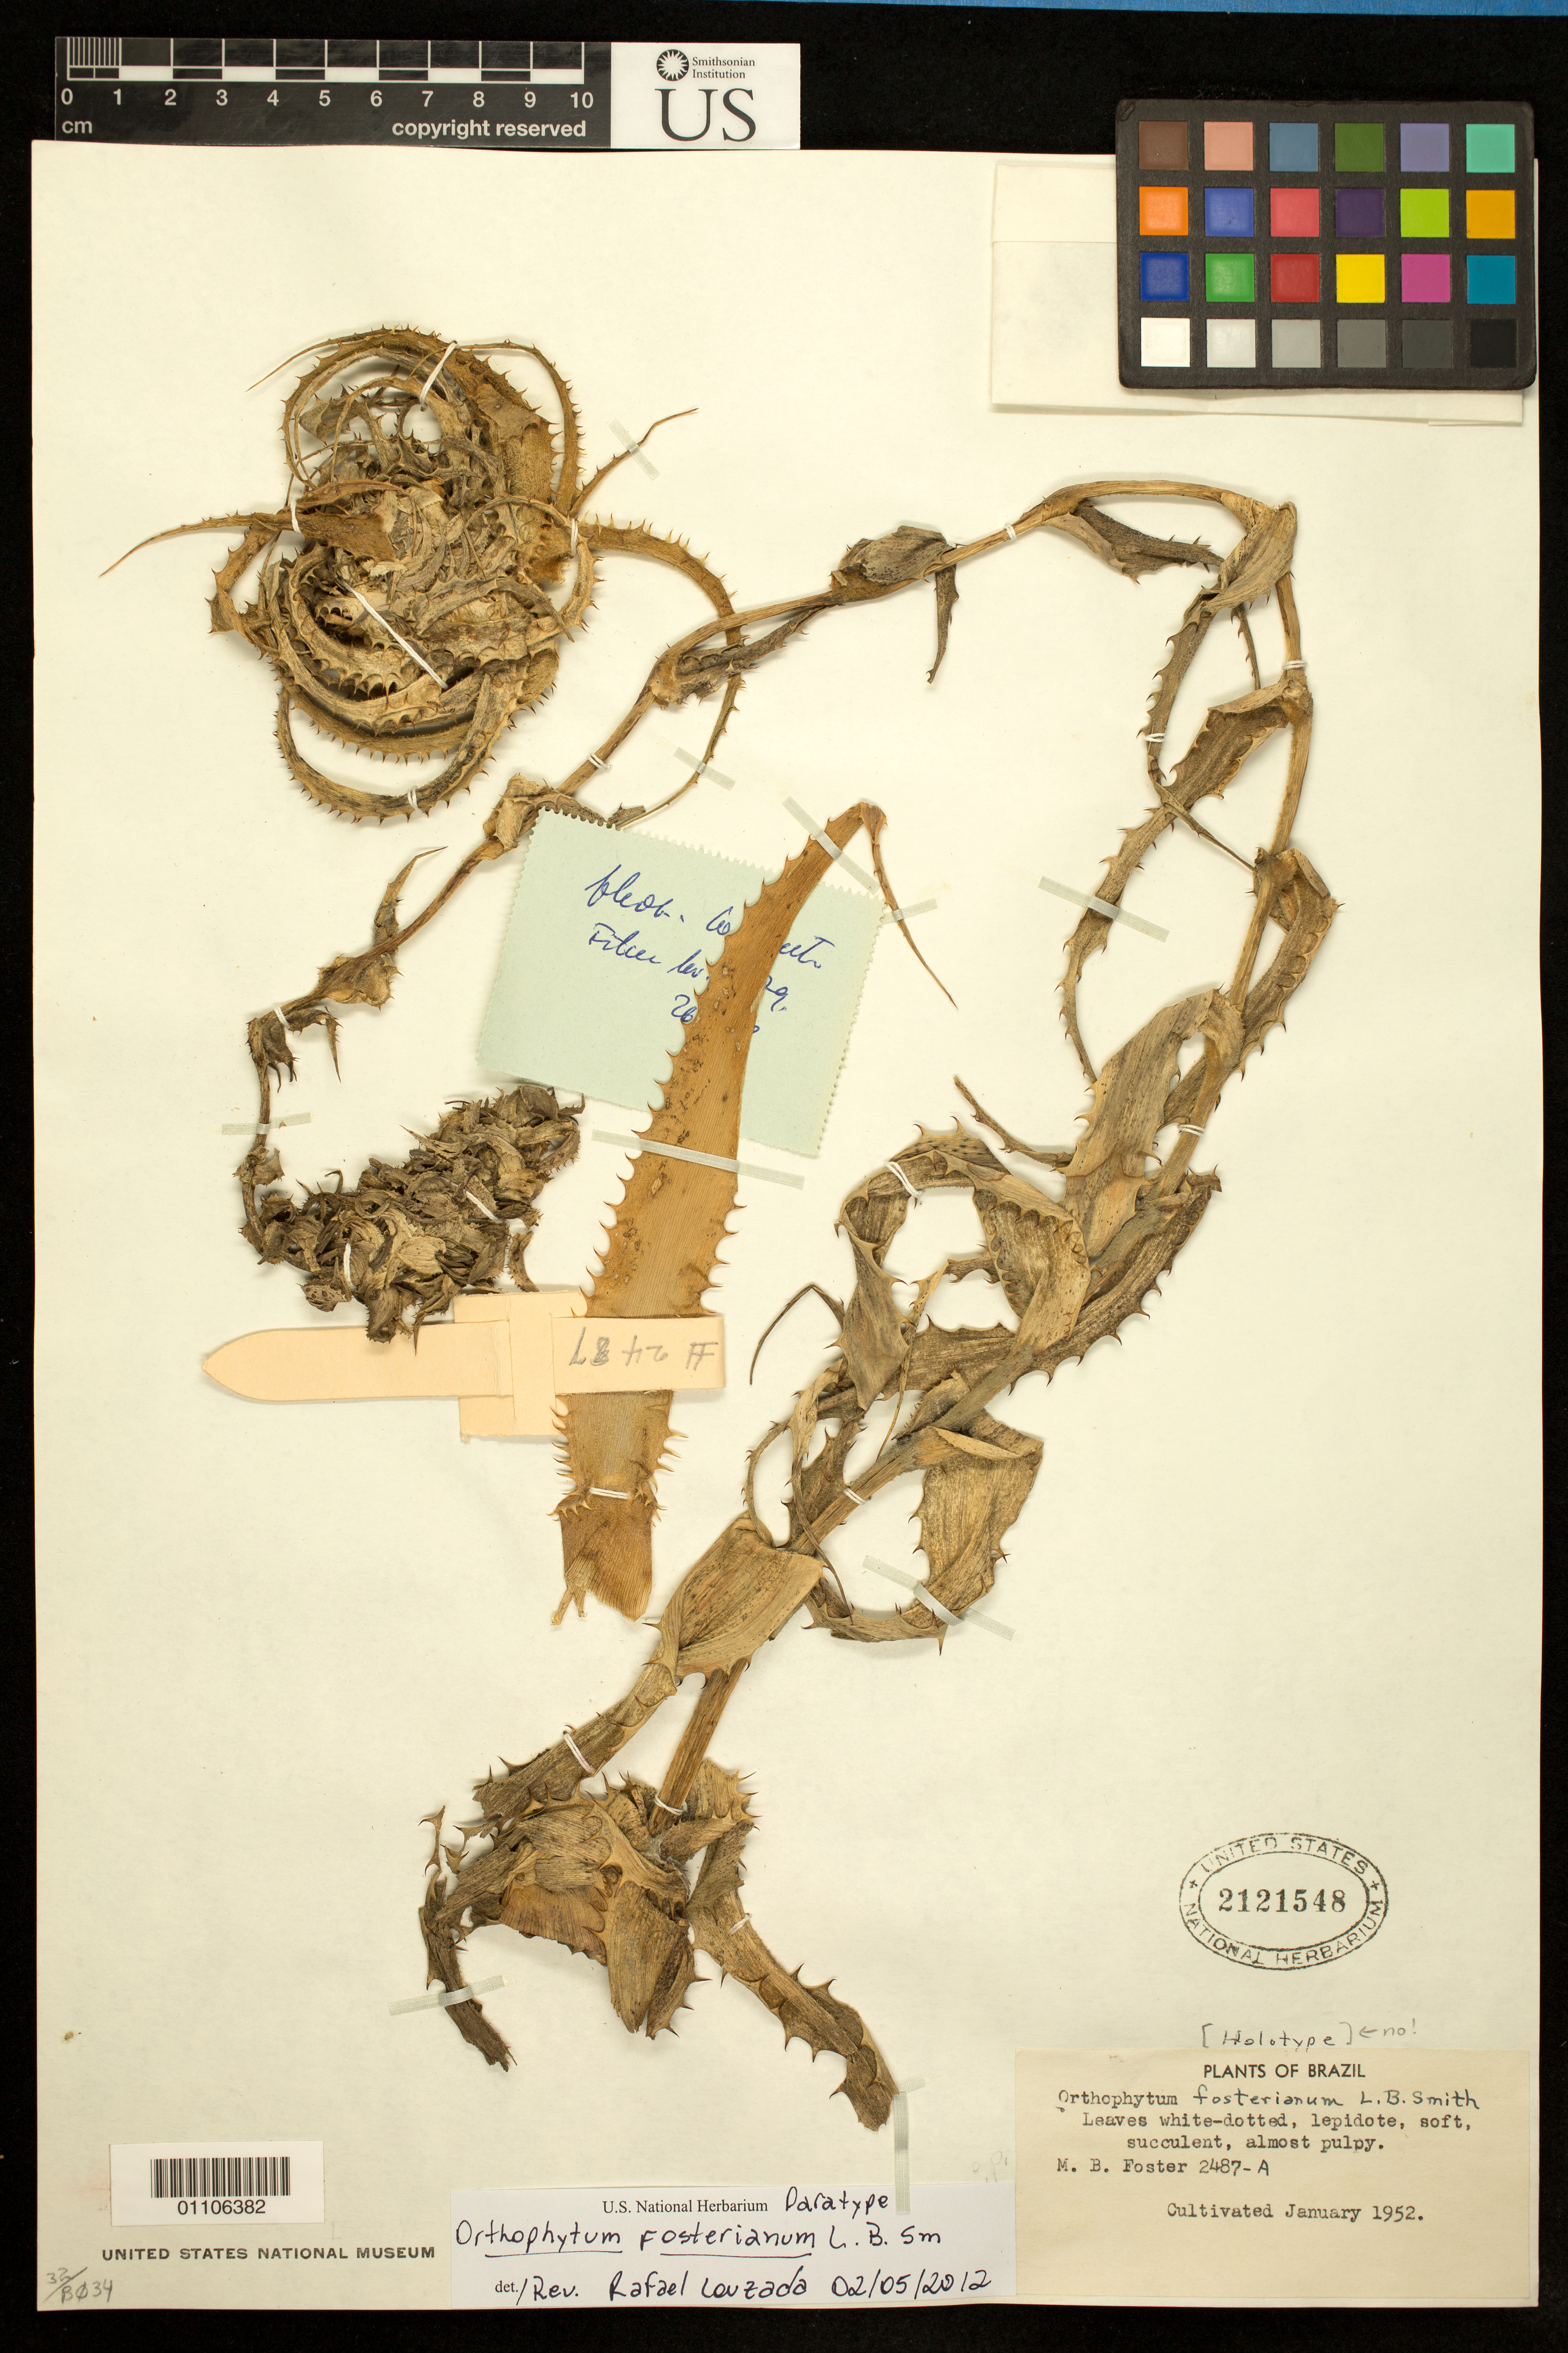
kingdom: Plantae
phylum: Tracheophyta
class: Liliopsida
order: Poales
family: Bromeliaceae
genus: Orthophytum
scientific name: Orthophytum fosterianum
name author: L.B. Sm.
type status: Paratype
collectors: M. B. Foster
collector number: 2487-A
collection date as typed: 26 Oct 1948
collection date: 1948-10-26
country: Brazil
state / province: Espírito Santo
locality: Near Santa Tereza.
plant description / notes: Specimen made from cultivated plant, January 1952. Annotated (L.B. Smith script) as "holotype" but protologue explicitly designates USNH 2248190 (pressed from same cultivated collection) as the type. This specimen (USNH 2121548) is a paratype and clonotype.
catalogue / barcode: US 2121548